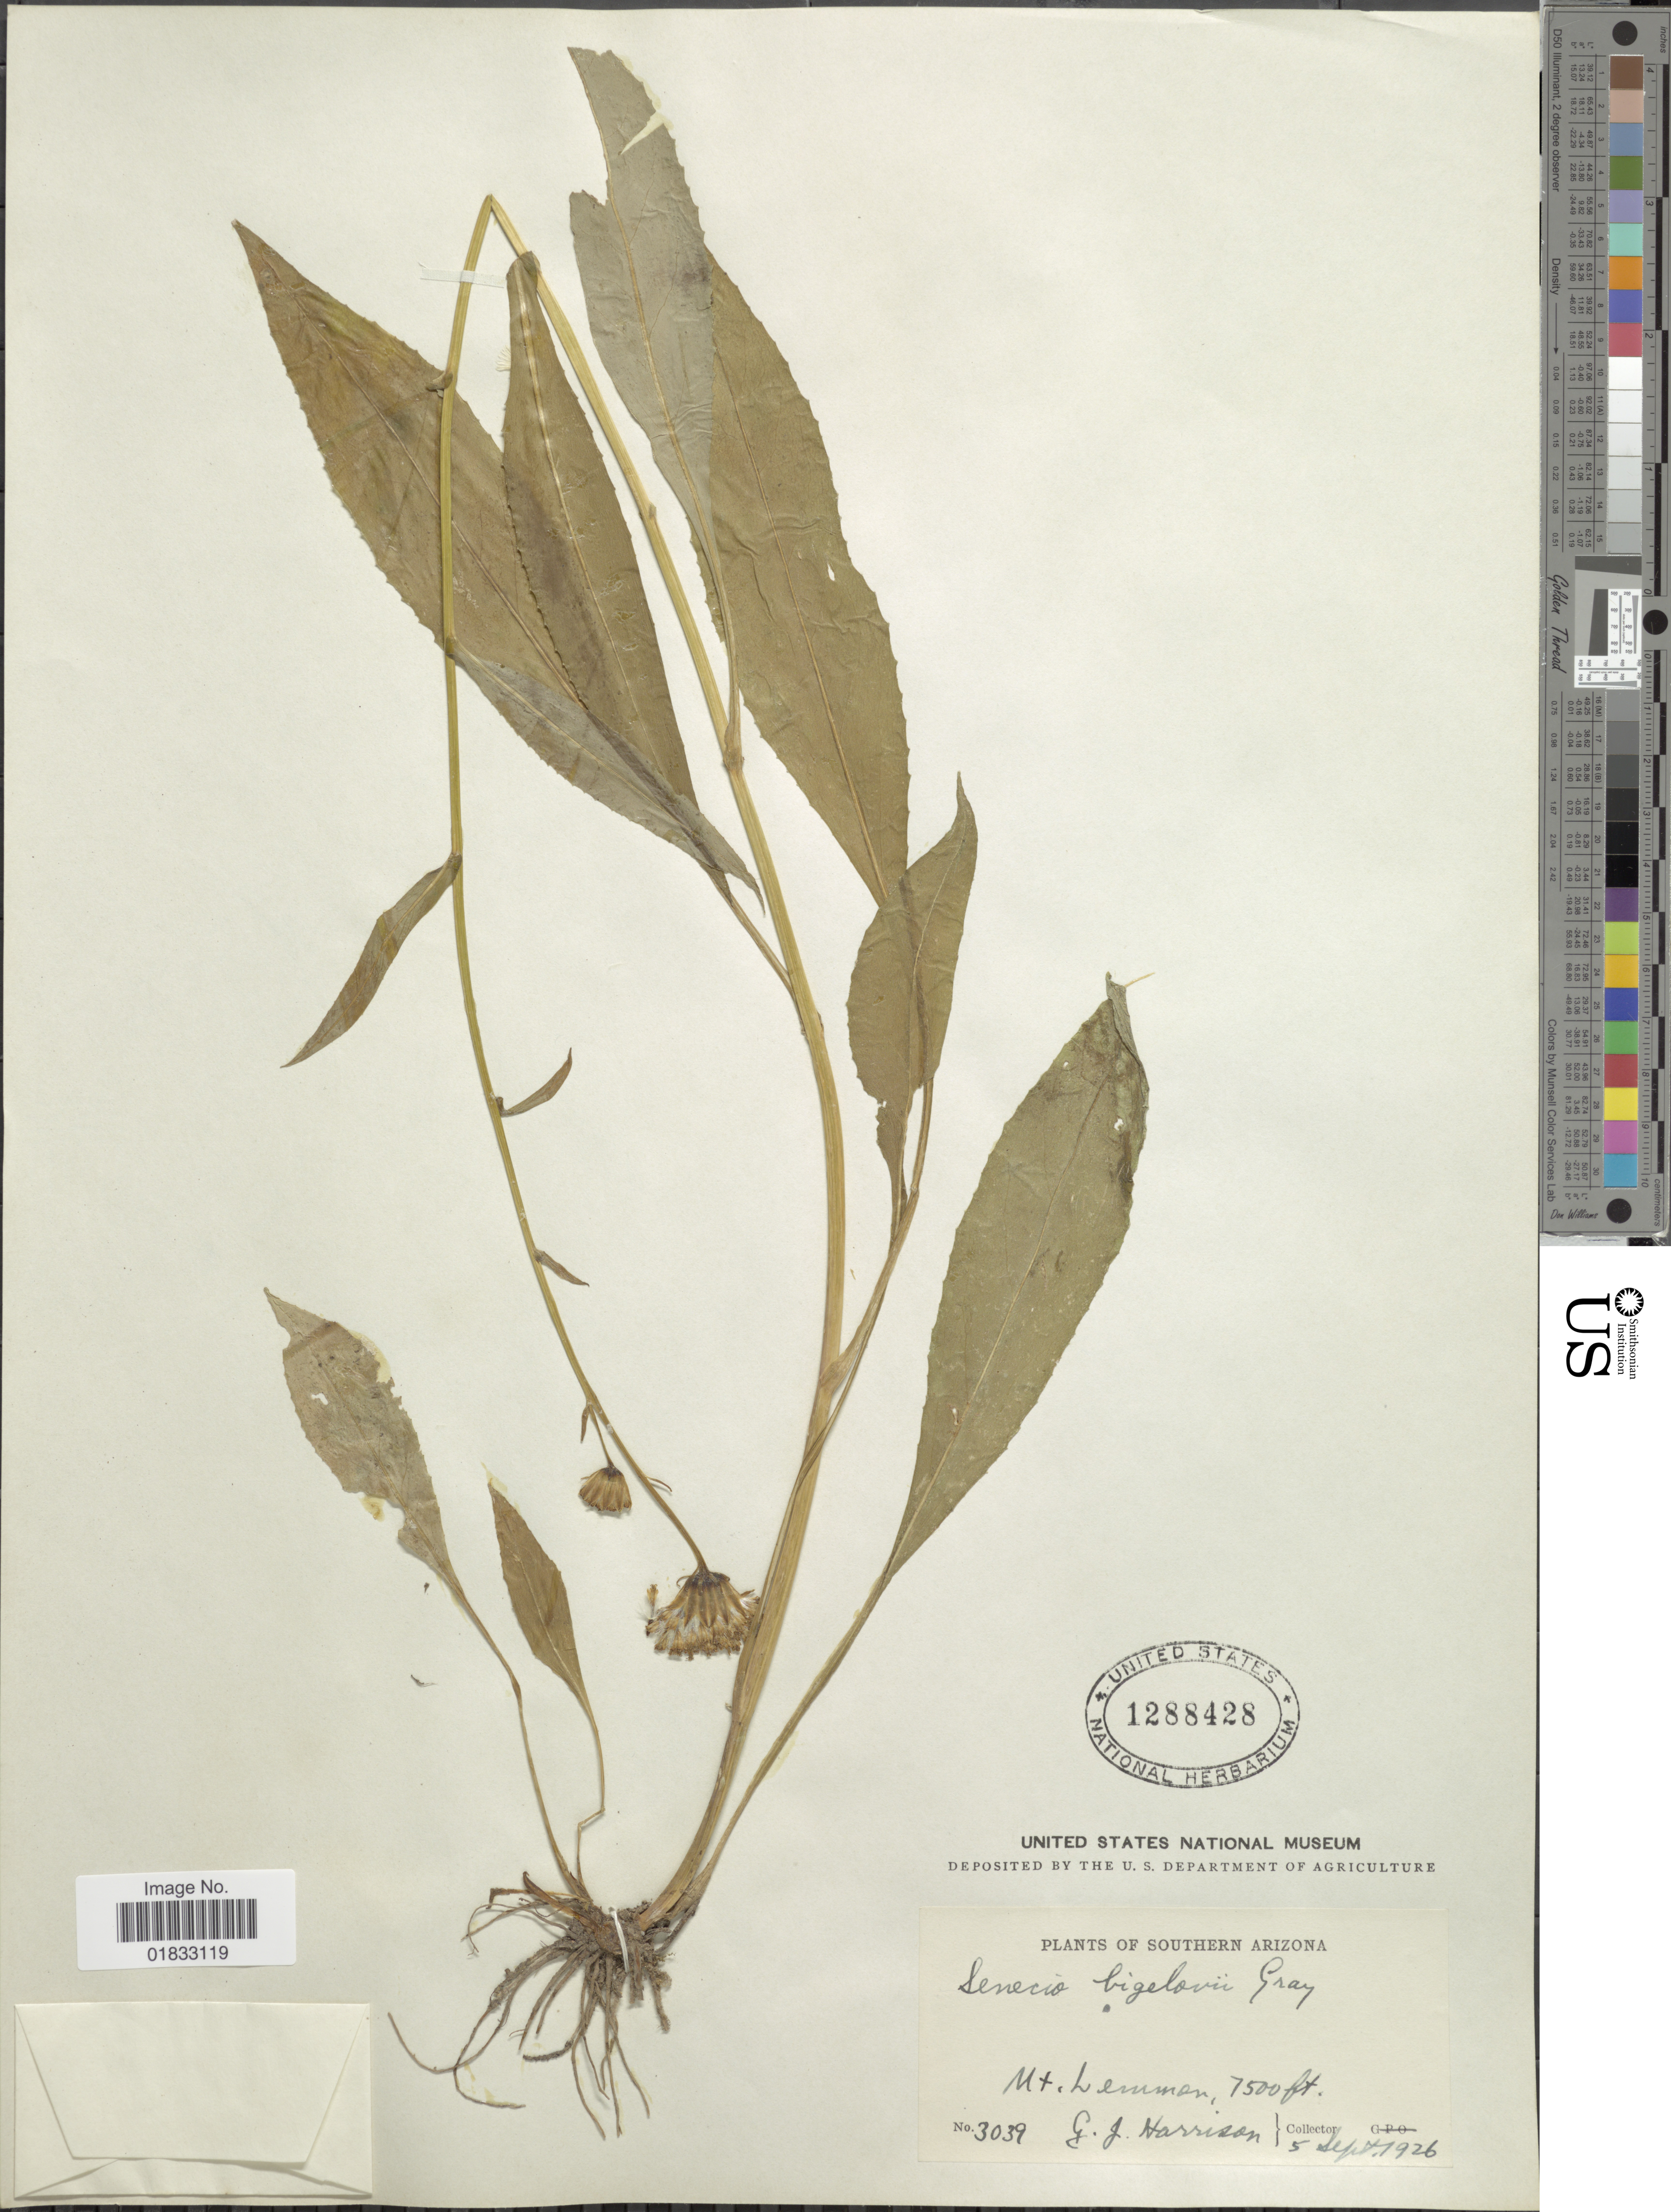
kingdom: Plantae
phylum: Tracheophyta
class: Magnoliopsida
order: Asterales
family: Asteraceae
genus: Senecio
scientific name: Senecio bigelovii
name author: A. Gray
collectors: G. J. Harrison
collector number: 3039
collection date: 1926-09-05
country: United States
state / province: Arizona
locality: Southern Arizona, Mt. Lemmon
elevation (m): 2286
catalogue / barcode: US 1288428